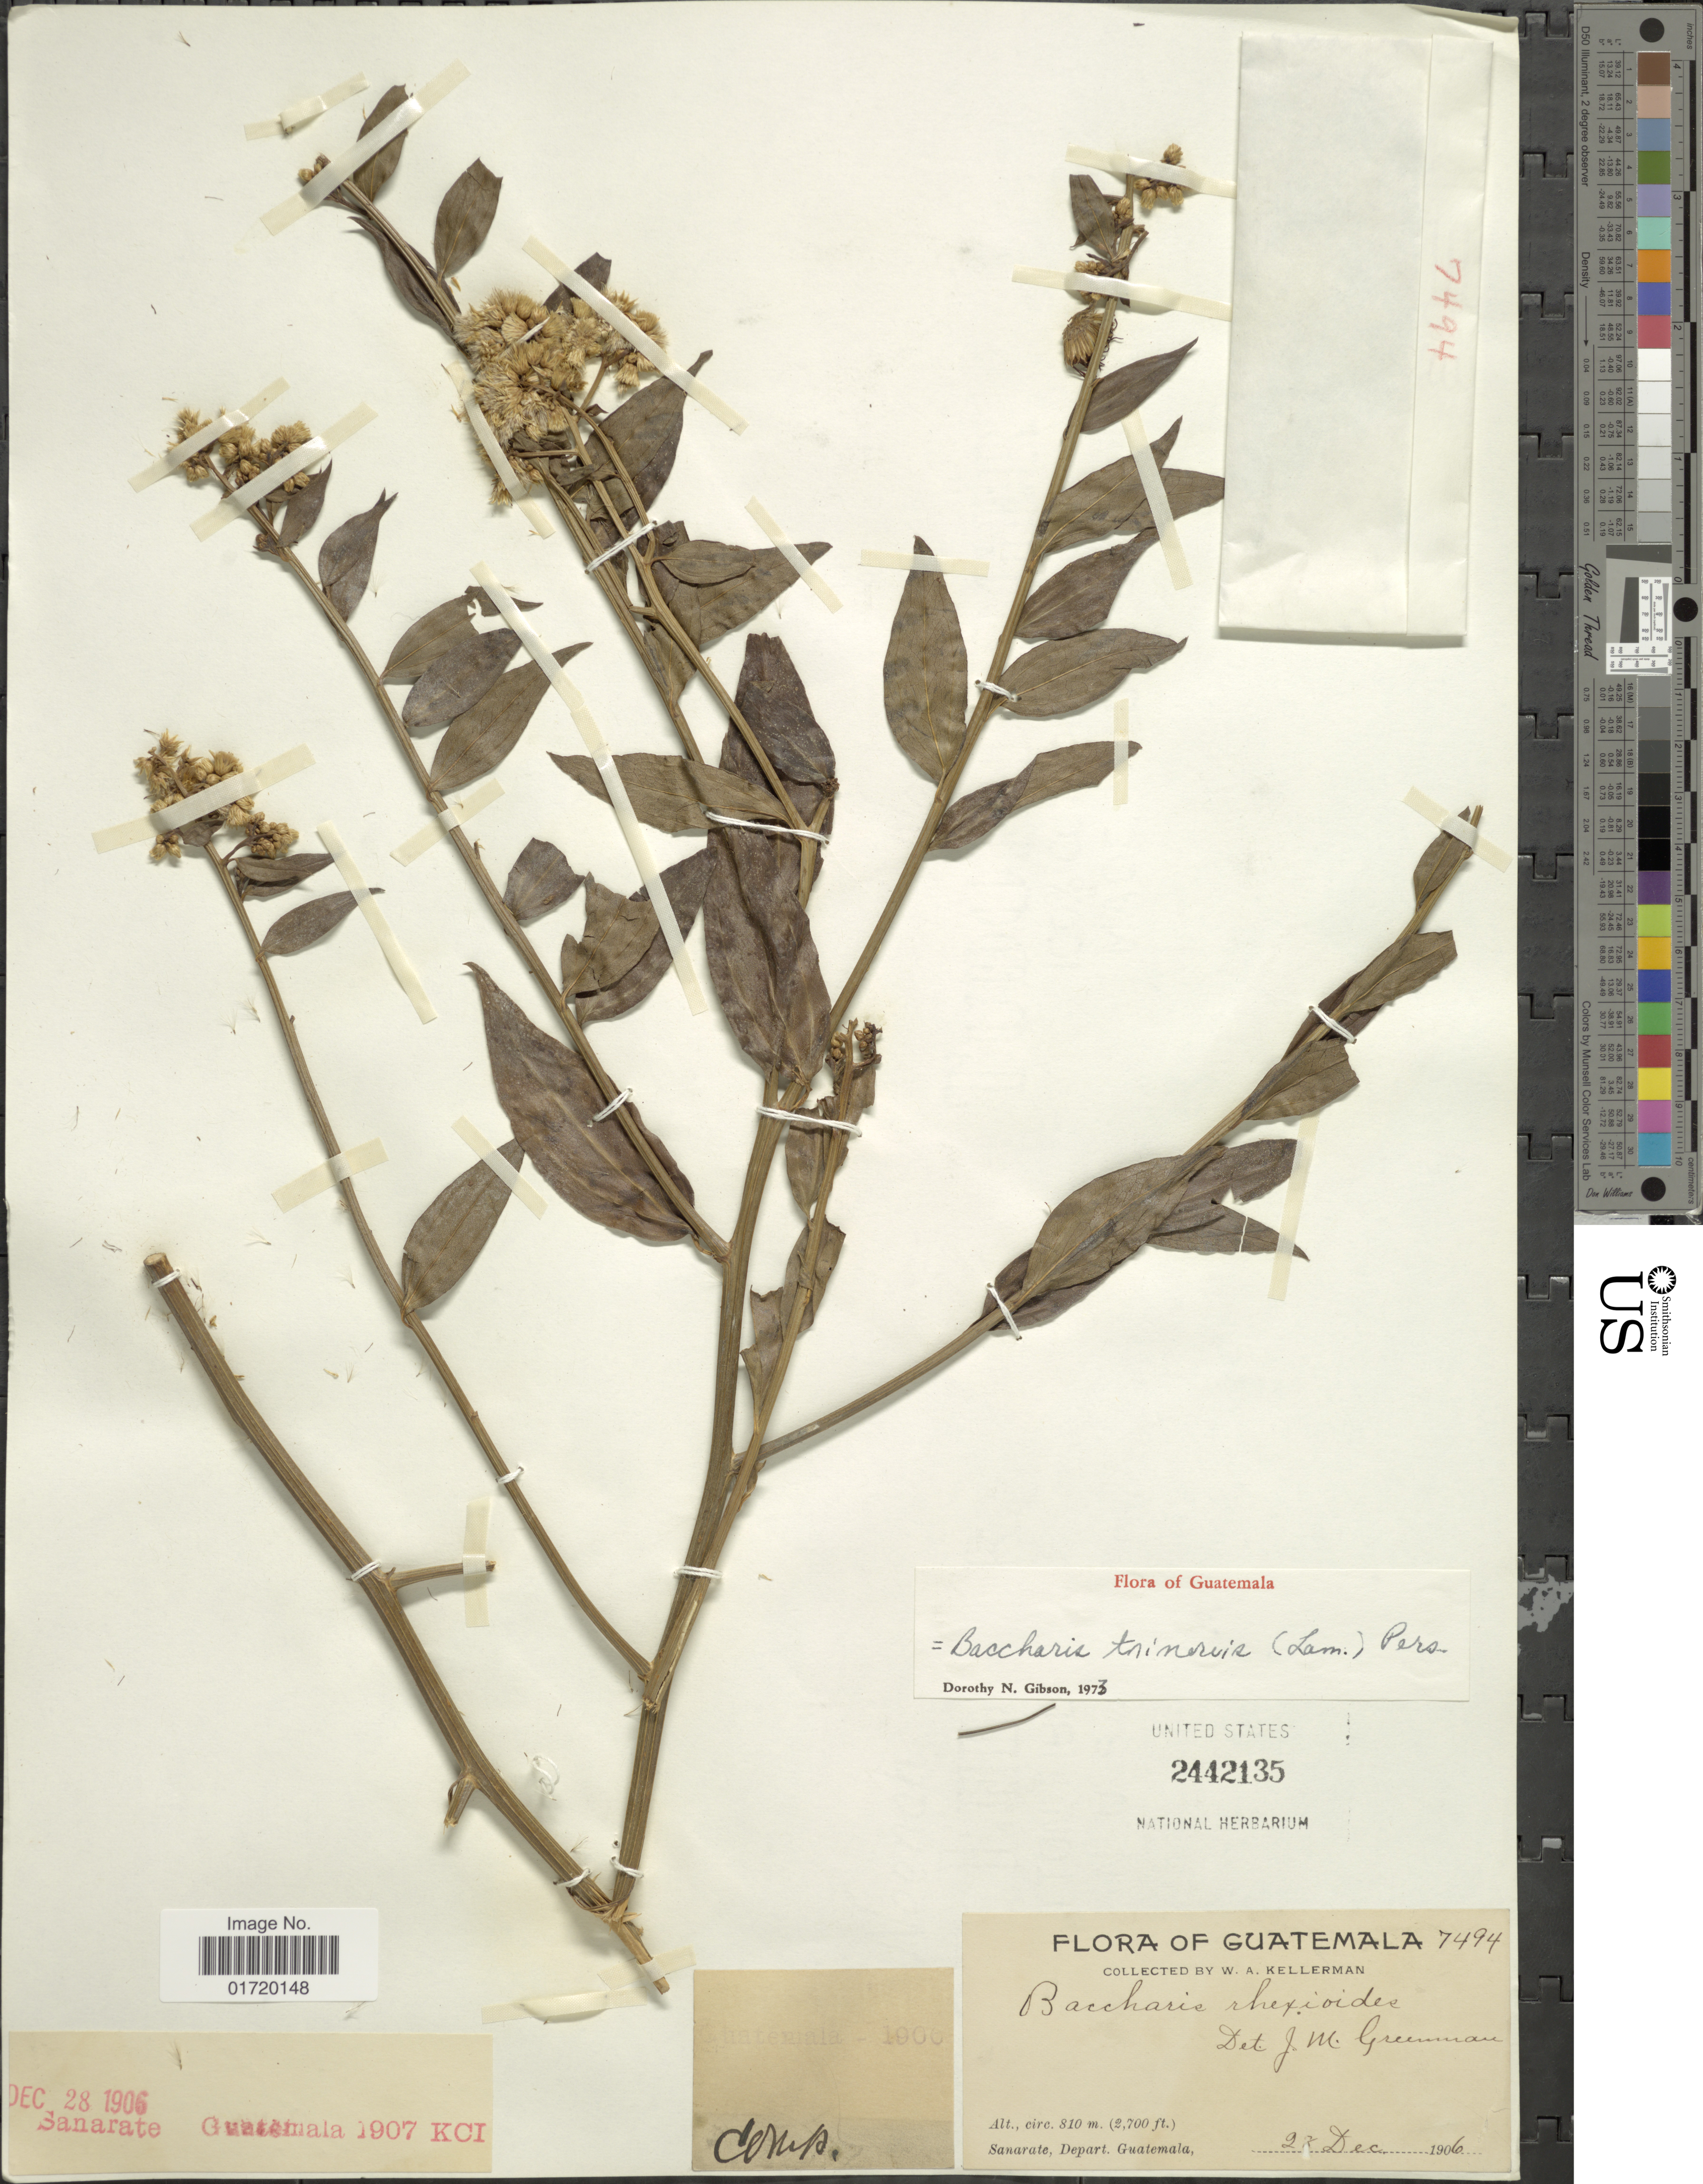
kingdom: Plantae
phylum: Tracheophyta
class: Magnoliopsida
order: Asterales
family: Asteraceae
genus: Baccharis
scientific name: Baccharis trinervis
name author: (Lam.) Pers.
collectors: W. Kellerman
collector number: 7494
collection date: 1906-12-28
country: Guatemala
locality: Sanarate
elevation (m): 810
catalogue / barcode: US 2442135